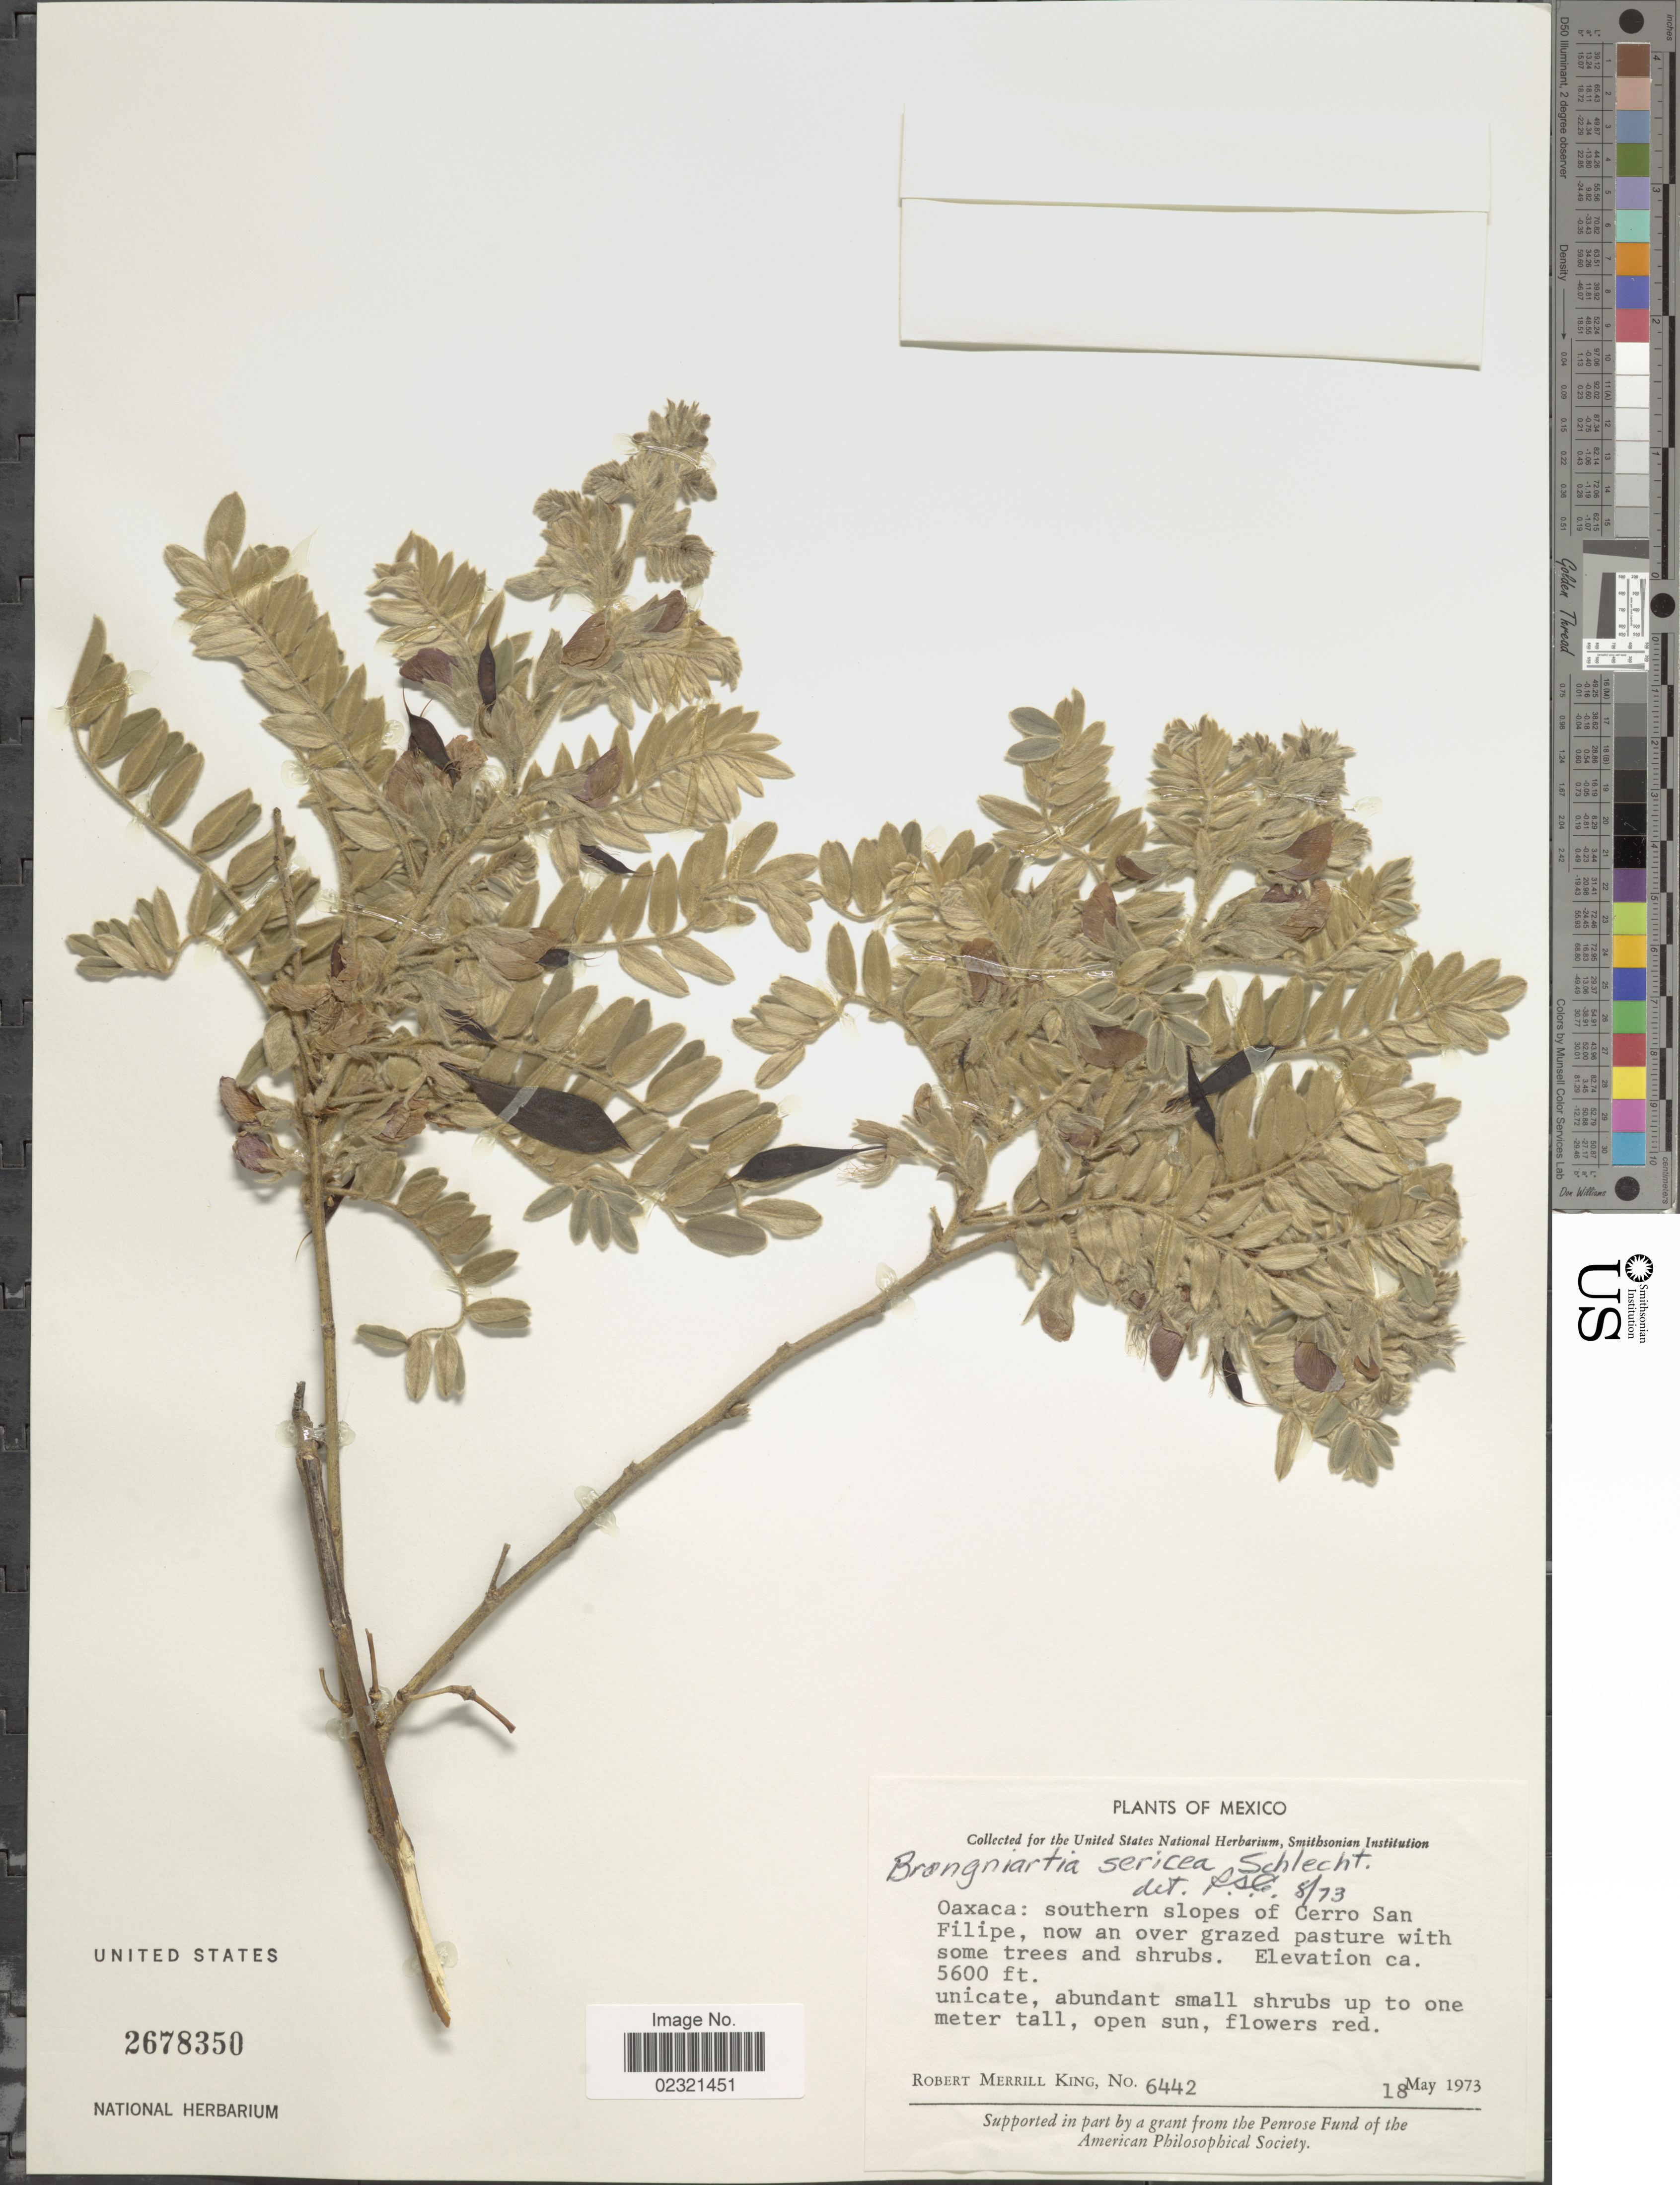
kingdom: Plantae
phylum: Tracheophyta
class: Magnoliopsida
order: Fabales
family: Fabaceae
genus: Brongniartia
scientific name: Brongniartia sericea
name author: Schltdl.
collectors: R. M. King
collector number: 6442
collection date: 1973-05-18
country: Mexico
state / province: Oaxaca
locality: Southern slopes of Cerro San Filipe.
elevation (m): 1707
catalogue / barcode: US 2678350